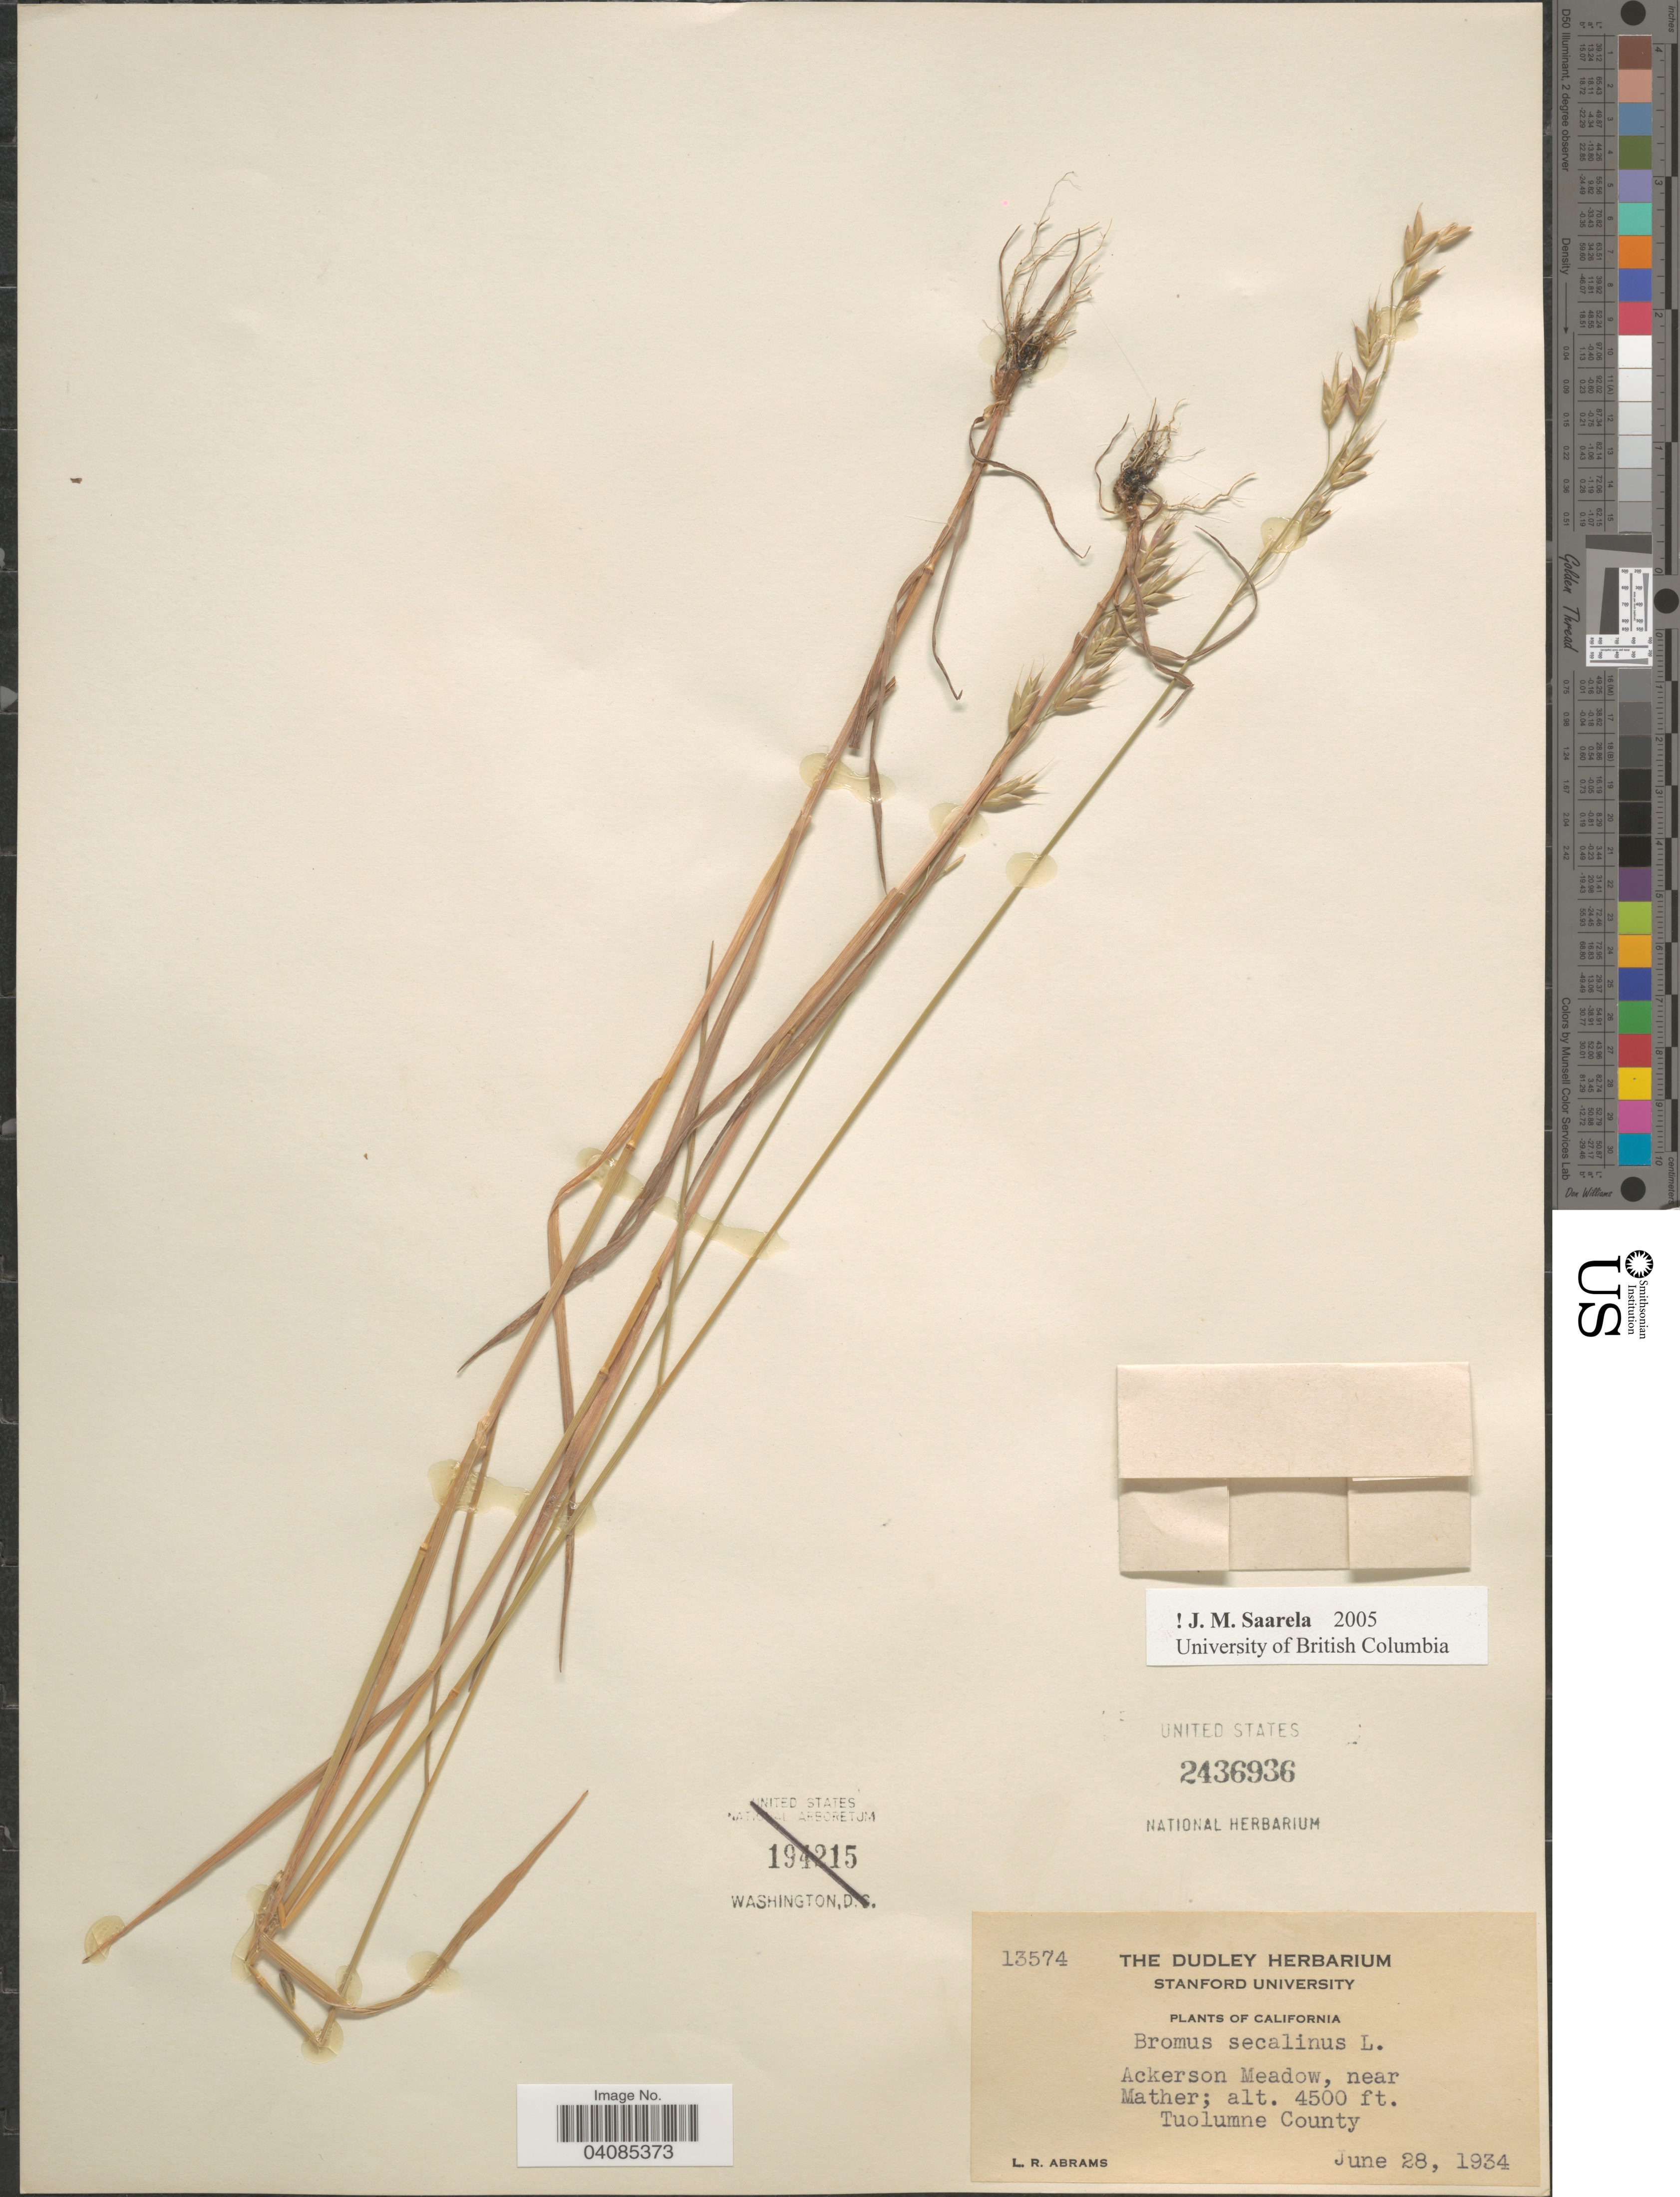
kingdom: Plantae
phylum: Tracheophyta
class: Liliopsida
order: Poales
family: Poaceae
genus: Bromus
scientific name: Bromus secalinus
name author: L.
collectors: L. Abrams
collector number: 13574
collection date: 1934-06-28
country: United States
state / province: California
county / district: Tuolumne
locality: Ackerson Meadow, near Mather. Tuolumne County.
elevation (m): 1372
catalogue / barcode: US 2436936